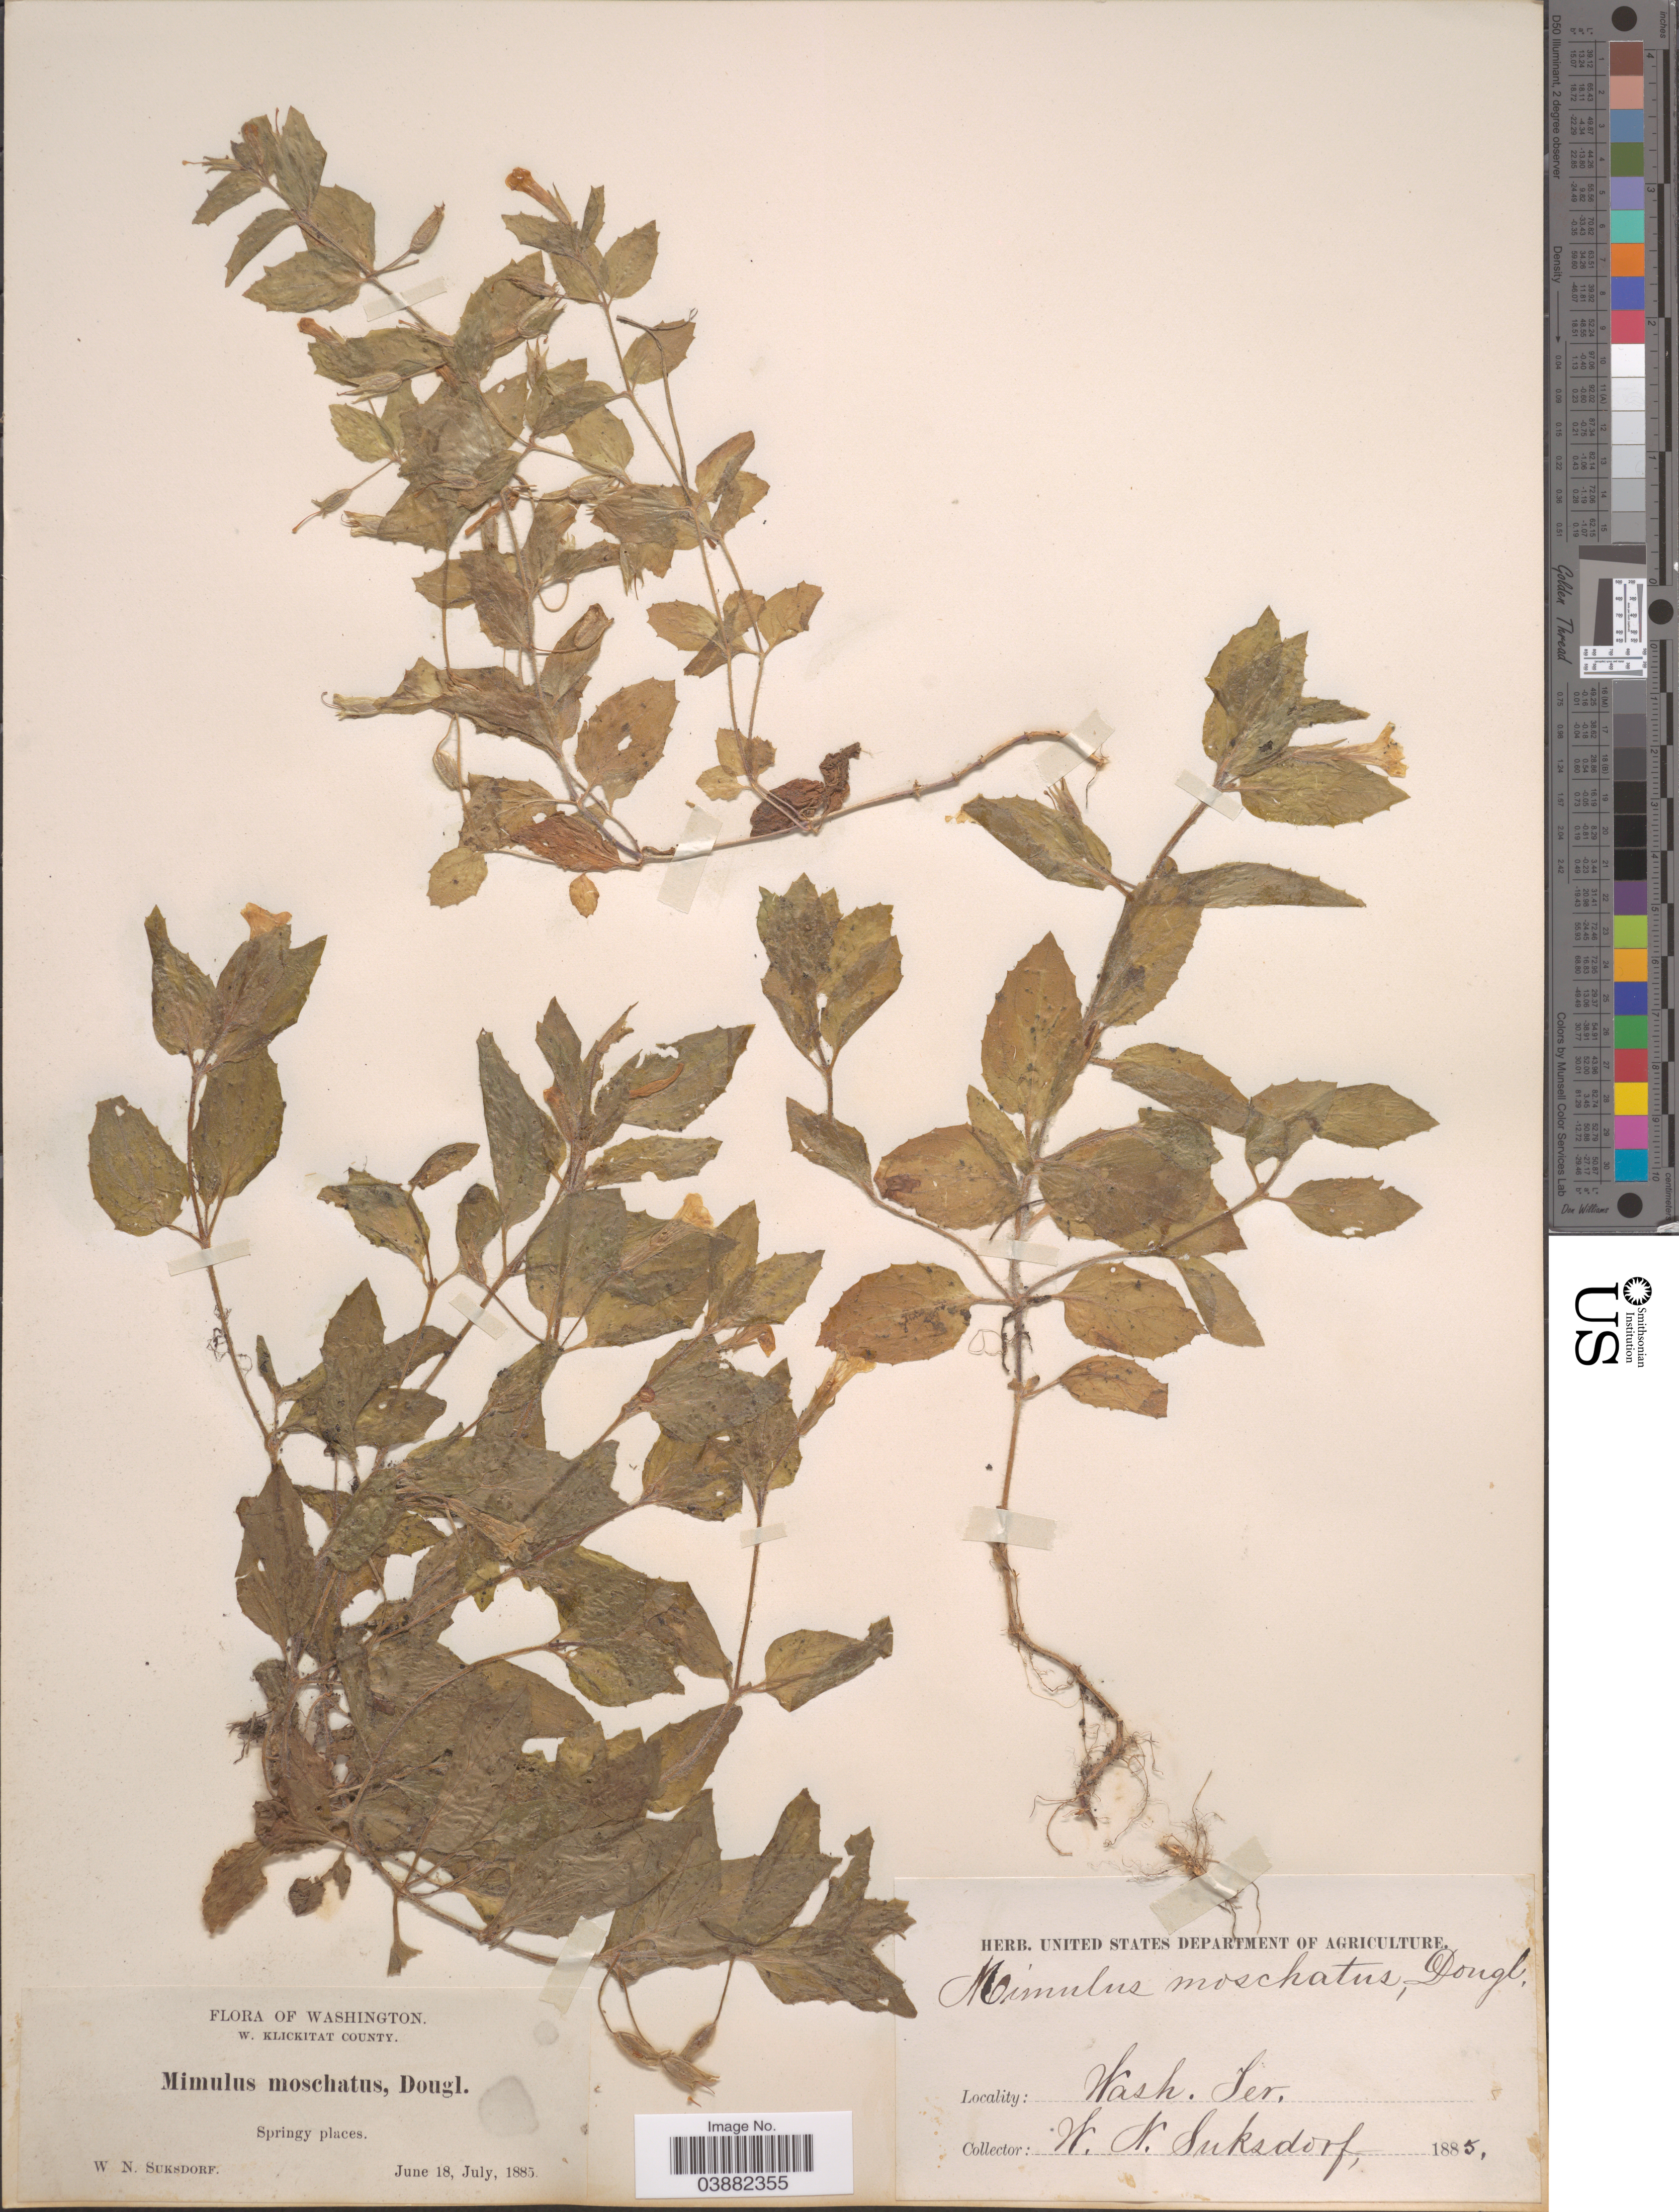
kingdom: Plantae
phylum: Tracheophyta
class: Magnoliopsida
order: Lamiales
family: Phrymaceae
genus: Mimulus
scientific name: Mimulus moschatus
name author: Douglas ex Lindl.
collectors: W. N. Suksdorf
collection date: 1885-06-18/1885-07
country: United States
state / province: Washington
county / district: Klickitat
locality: W. Klickitat County. Wash. Ter.